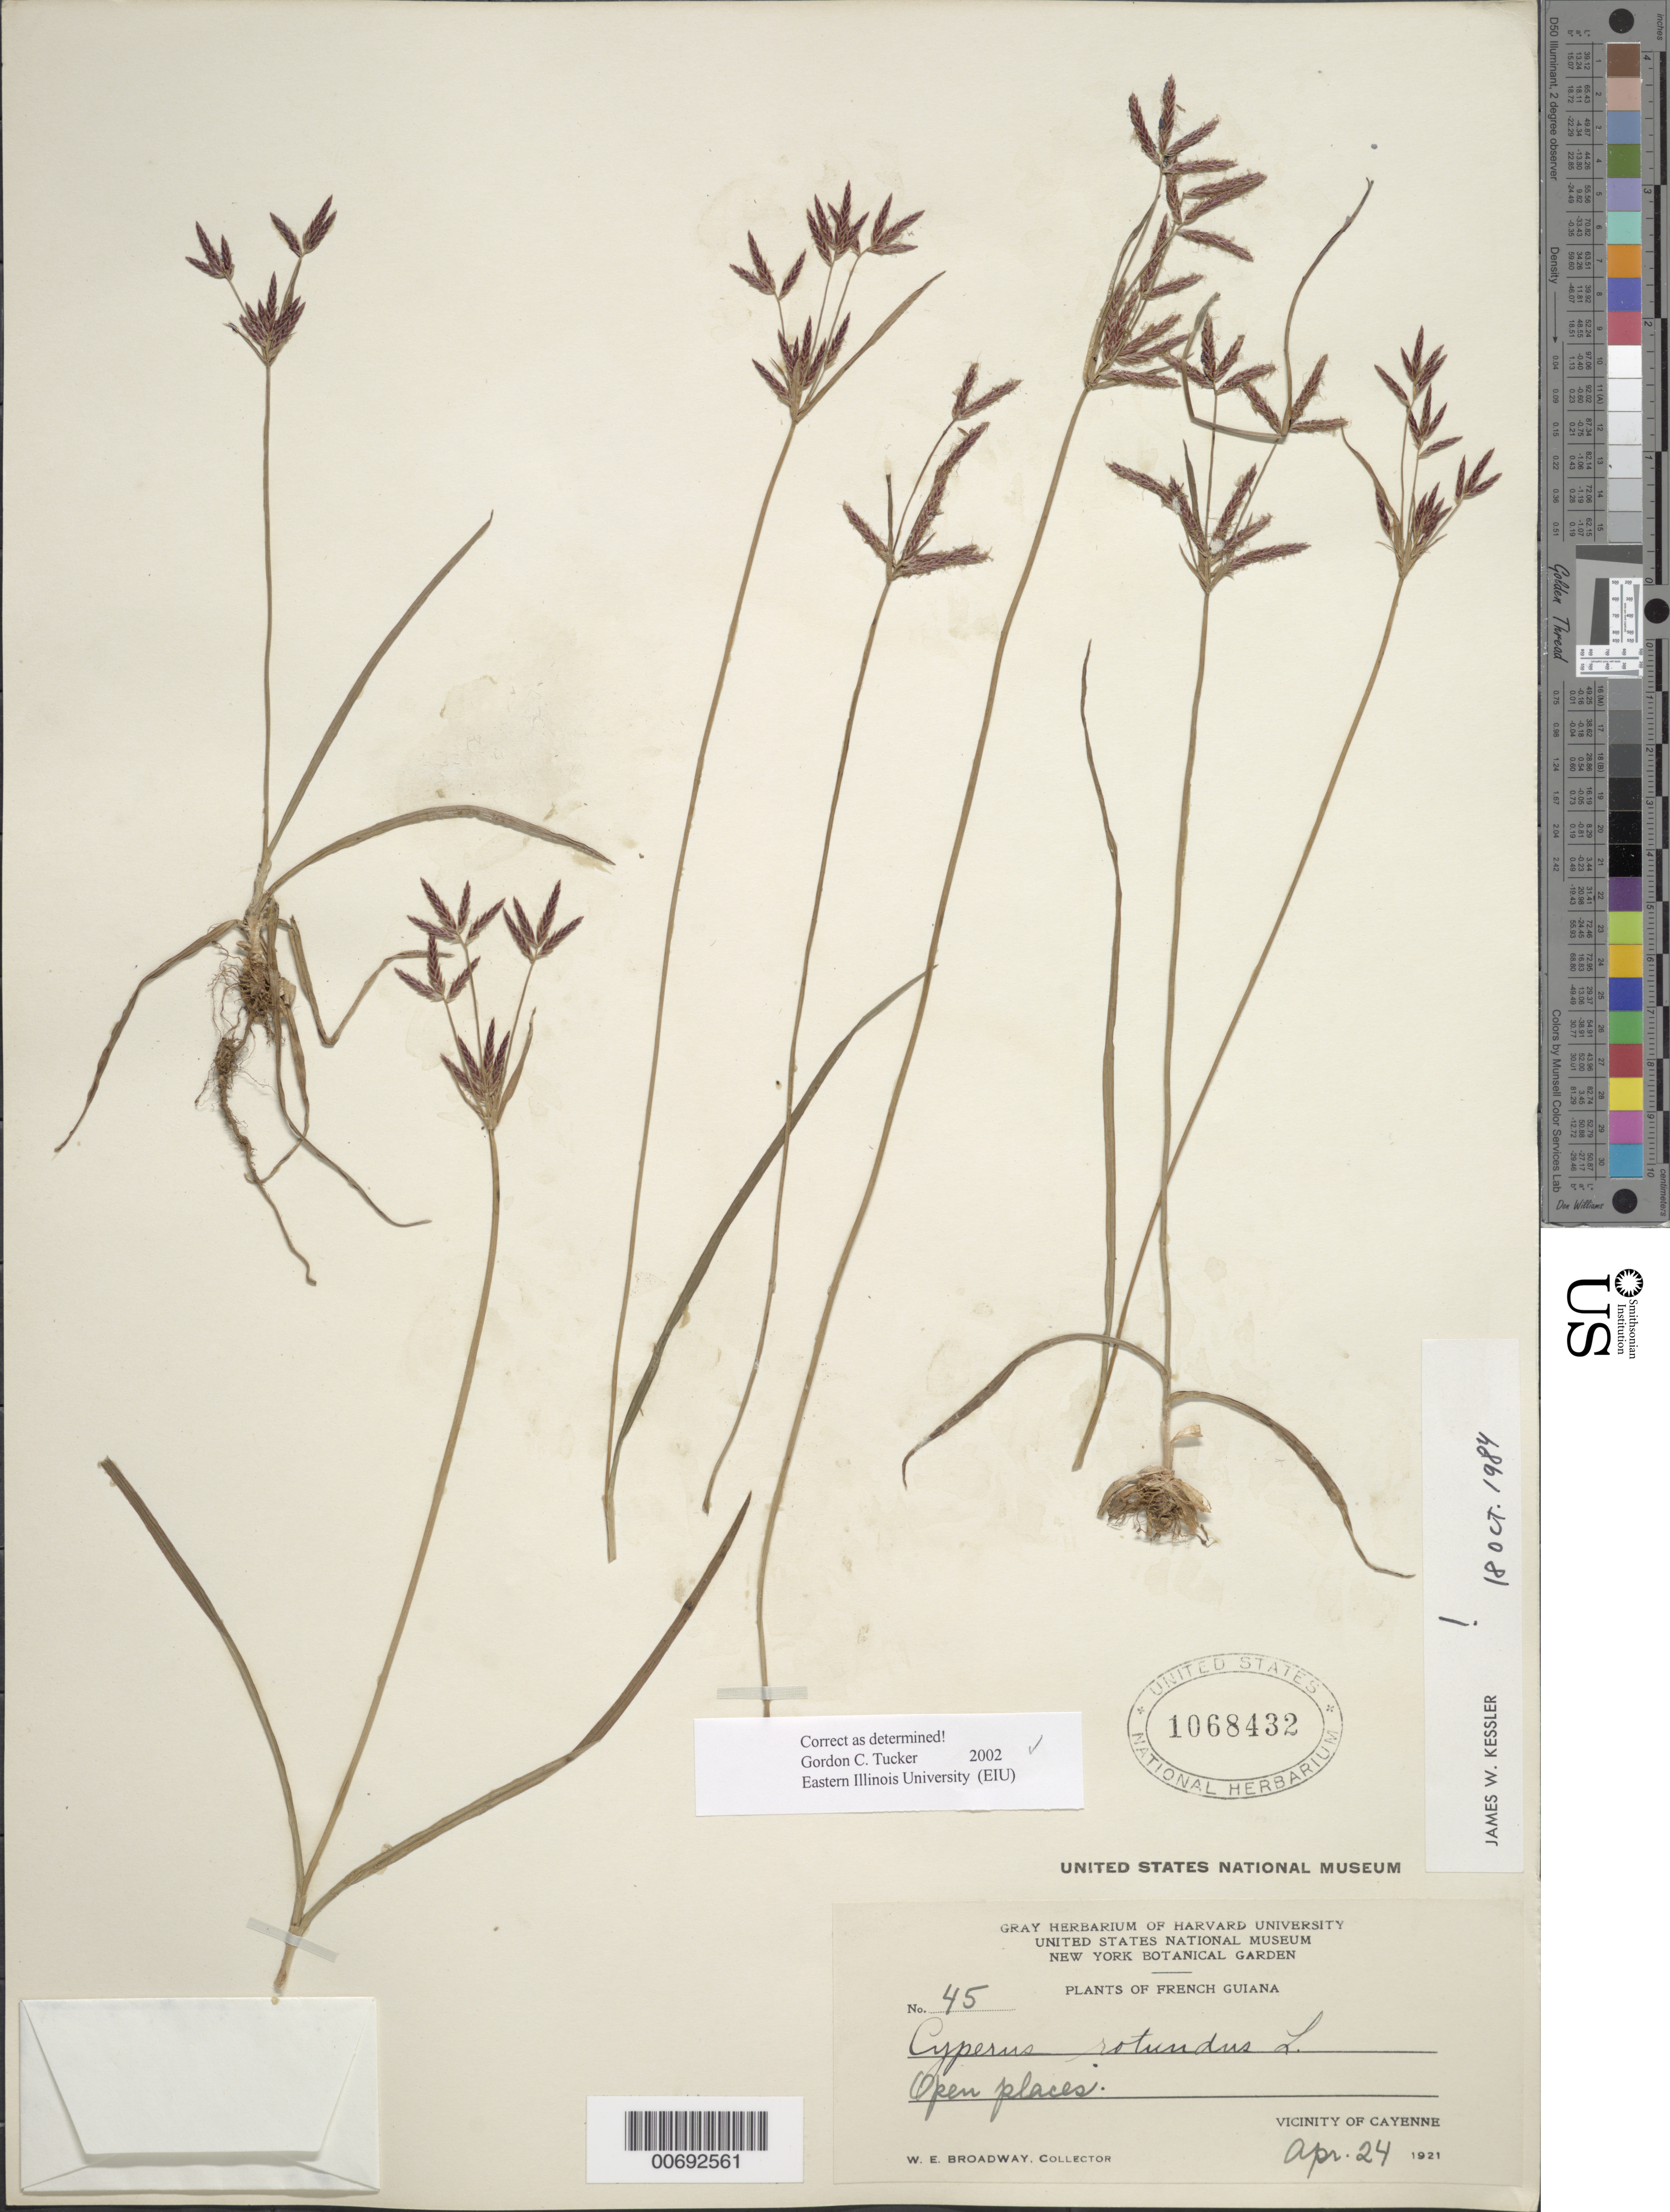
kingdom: Plantae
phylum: Tracheophyta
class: Liliopsida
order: Poales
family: Cyperaceae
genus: Cyperus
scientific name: Cyperus rotundus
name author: L.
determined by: Tucker, G. C.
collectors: W. E. Broadway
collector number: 45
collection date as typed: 24-Apr-21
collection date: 1921-04-24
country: French Guiana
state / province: Cayenne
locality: Cayenne, vic.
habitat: Open places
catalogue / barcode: US 1068432